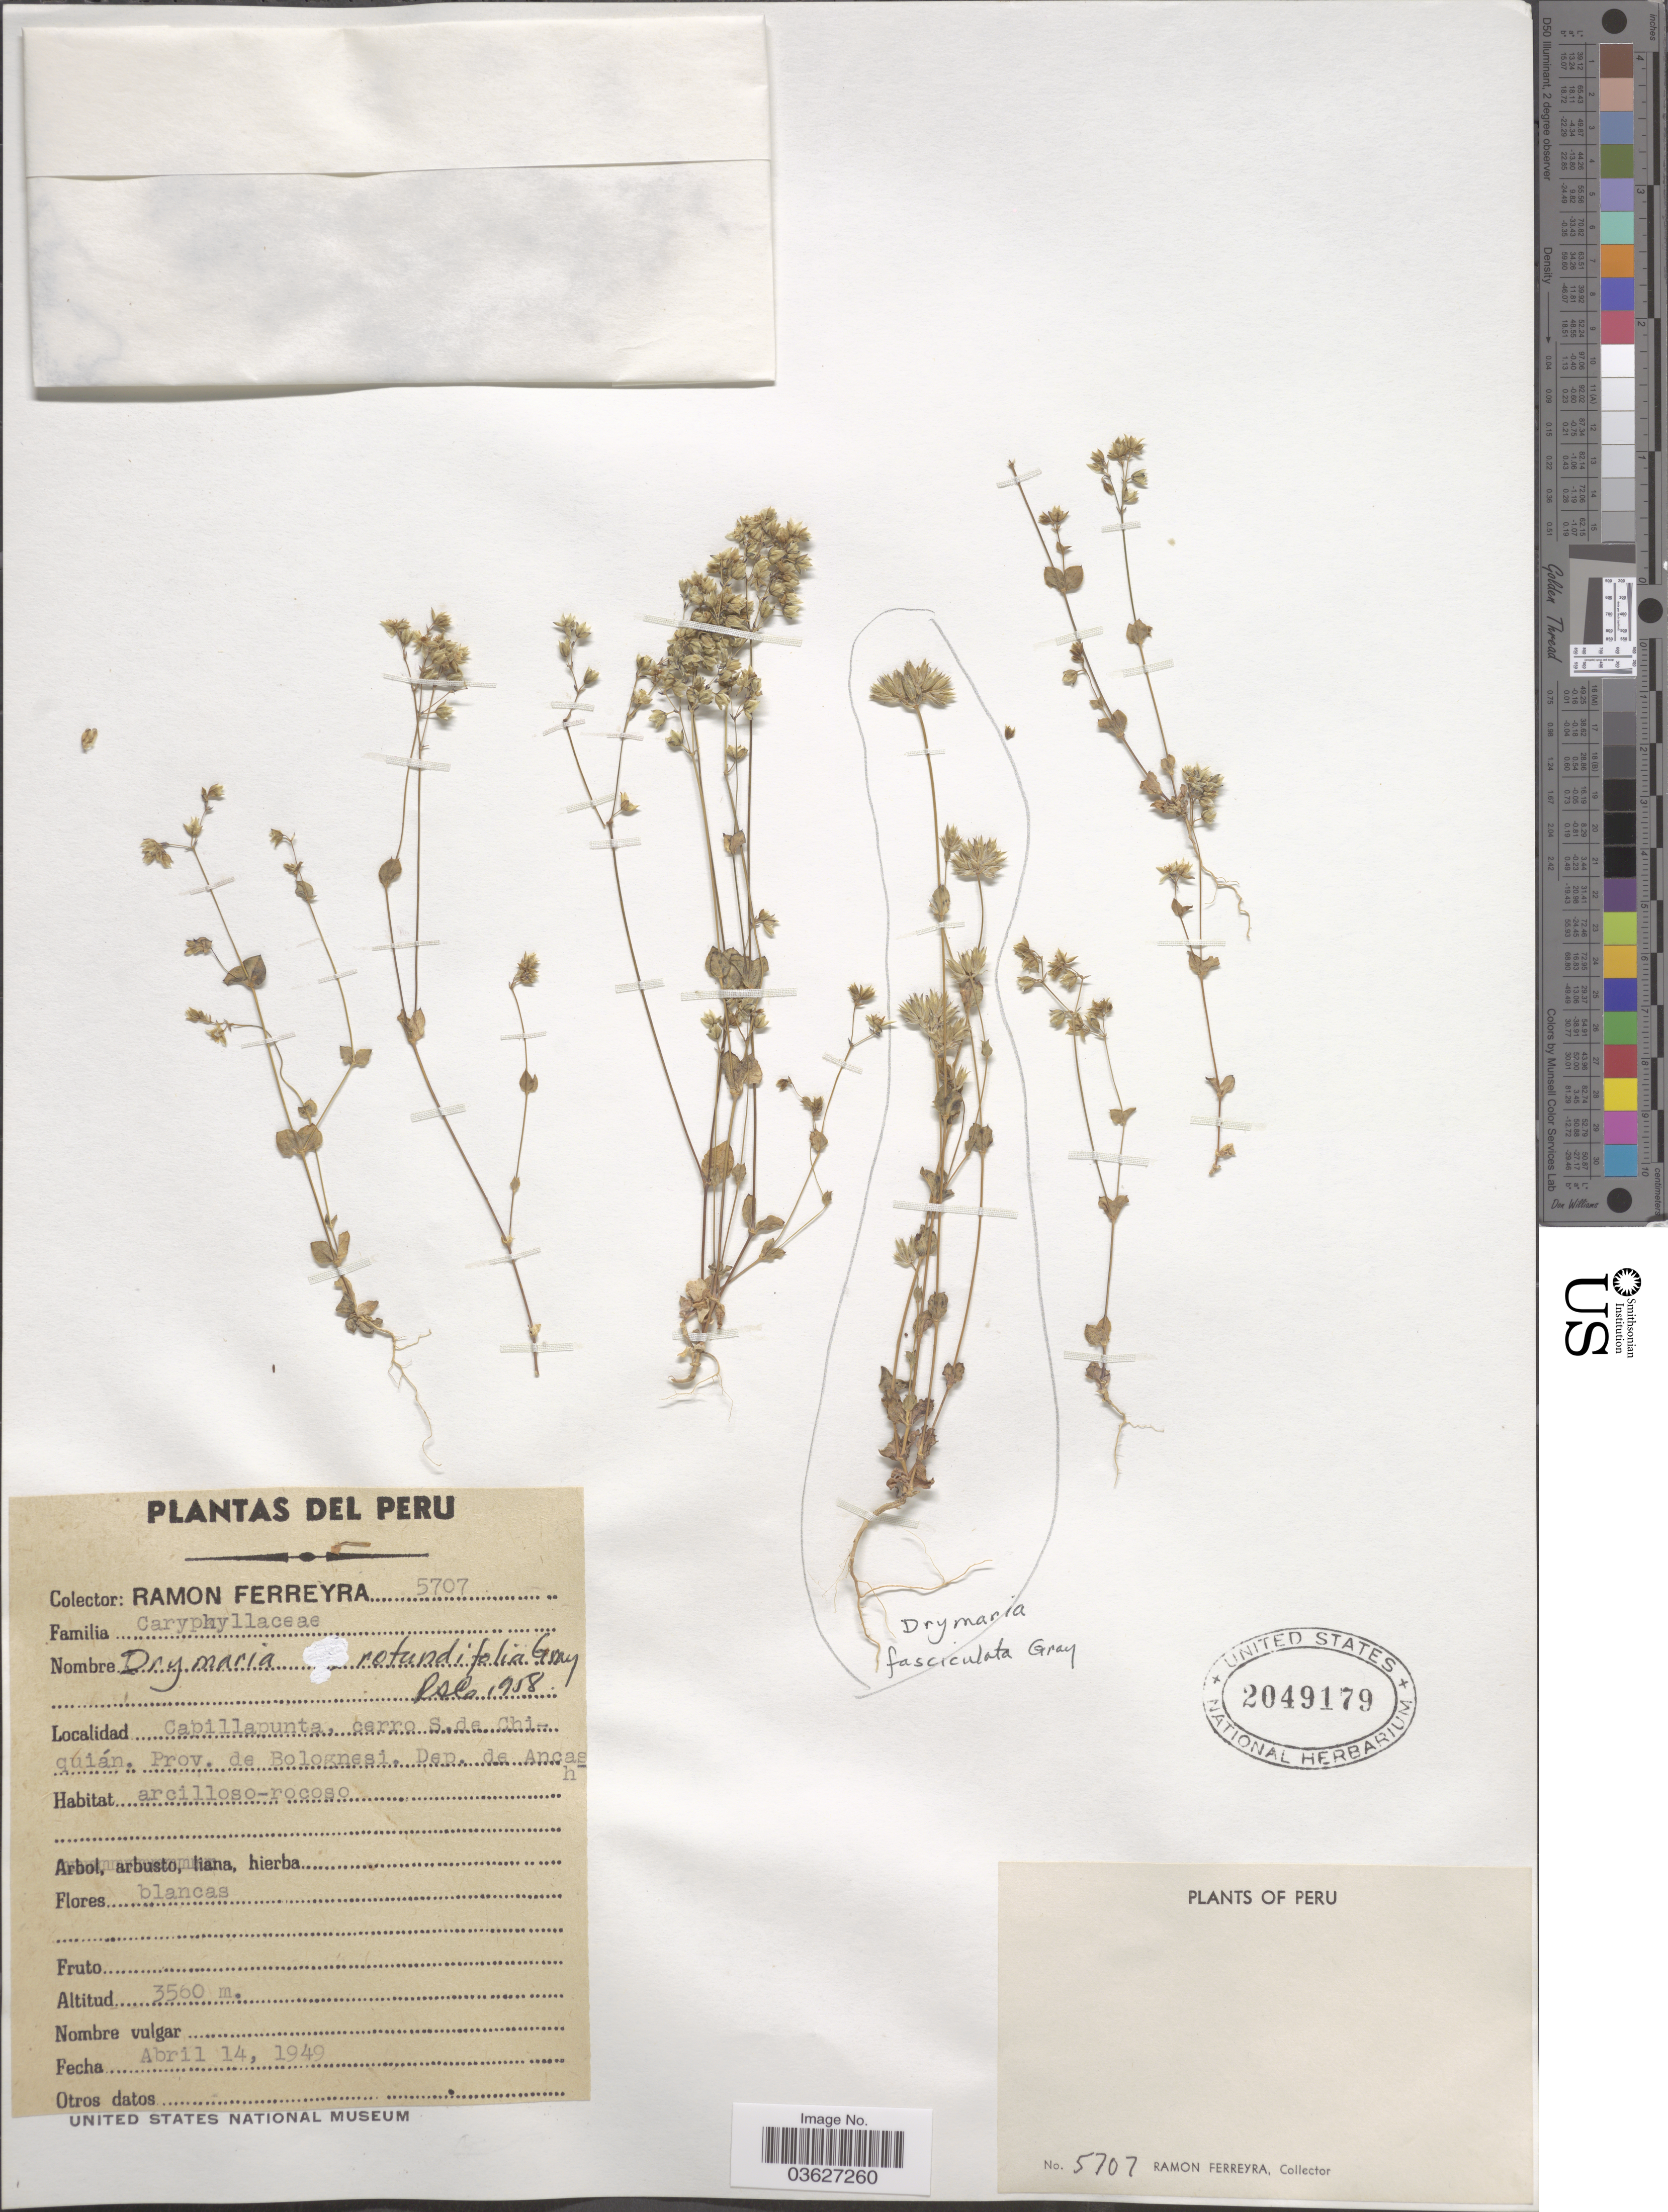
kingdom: Plantae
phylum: Tracheophyta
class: Magnoliopsida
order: Caryophyllales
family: Caryophyllaceae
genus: Drymaria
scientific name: Drymaria rotundifolia var. rotundifolia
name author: A. Gray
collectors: R. A. Ferreyra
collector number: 5707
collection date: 1949-04-14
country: Peru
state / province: Ancash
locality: Capillapunta, cerro S. de Chiquián. Prov. de Bolognesi. Dep. de Ancash.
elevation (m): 3560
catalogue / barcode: US 2049179